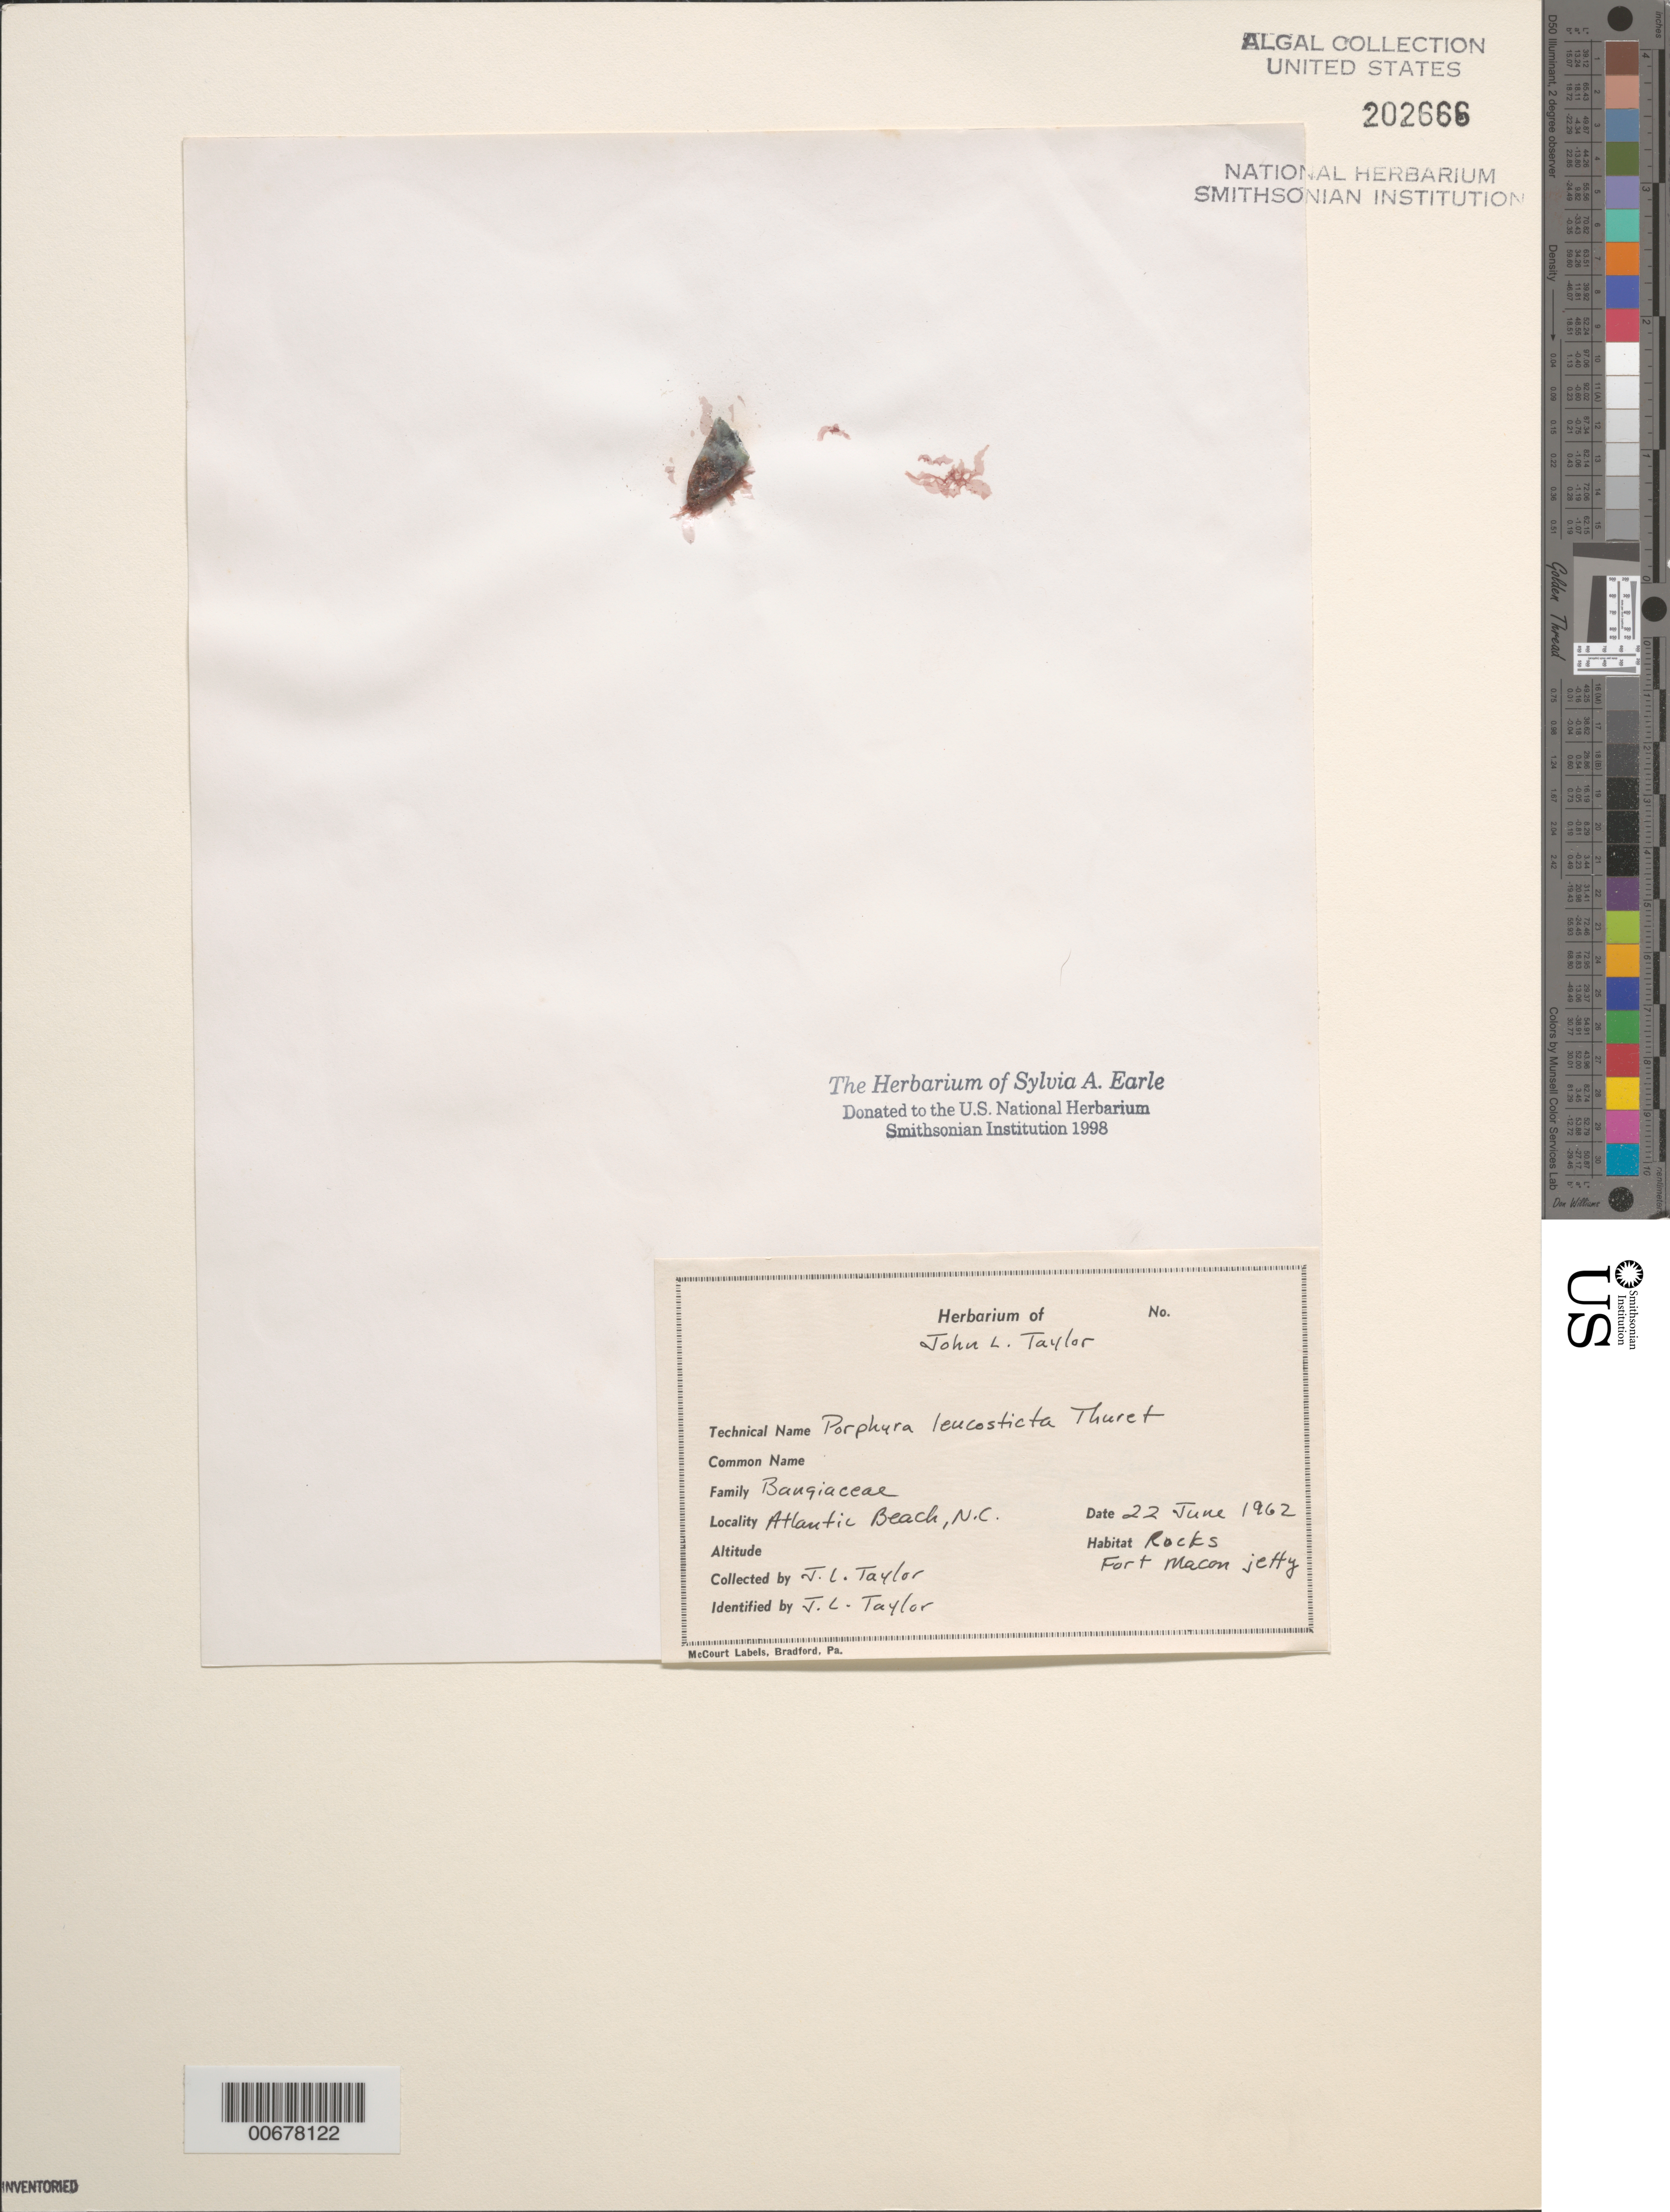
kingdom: Plantae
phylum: Rhodophyta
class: Bangiophyceae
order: Bangiales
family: Bangiaceae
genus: Pyropia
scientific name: Pyropia leucosticta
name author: (Thuret) Neefus & J. Brodie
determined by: Algae name updating Project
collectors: J. L. Taylor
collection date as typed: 22 Jun 1962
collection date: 1962-06-22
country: United States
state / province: North Carolina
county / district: Carteret County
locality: Atlantic Beach, Fort Macon jetty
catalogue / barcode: US 202666